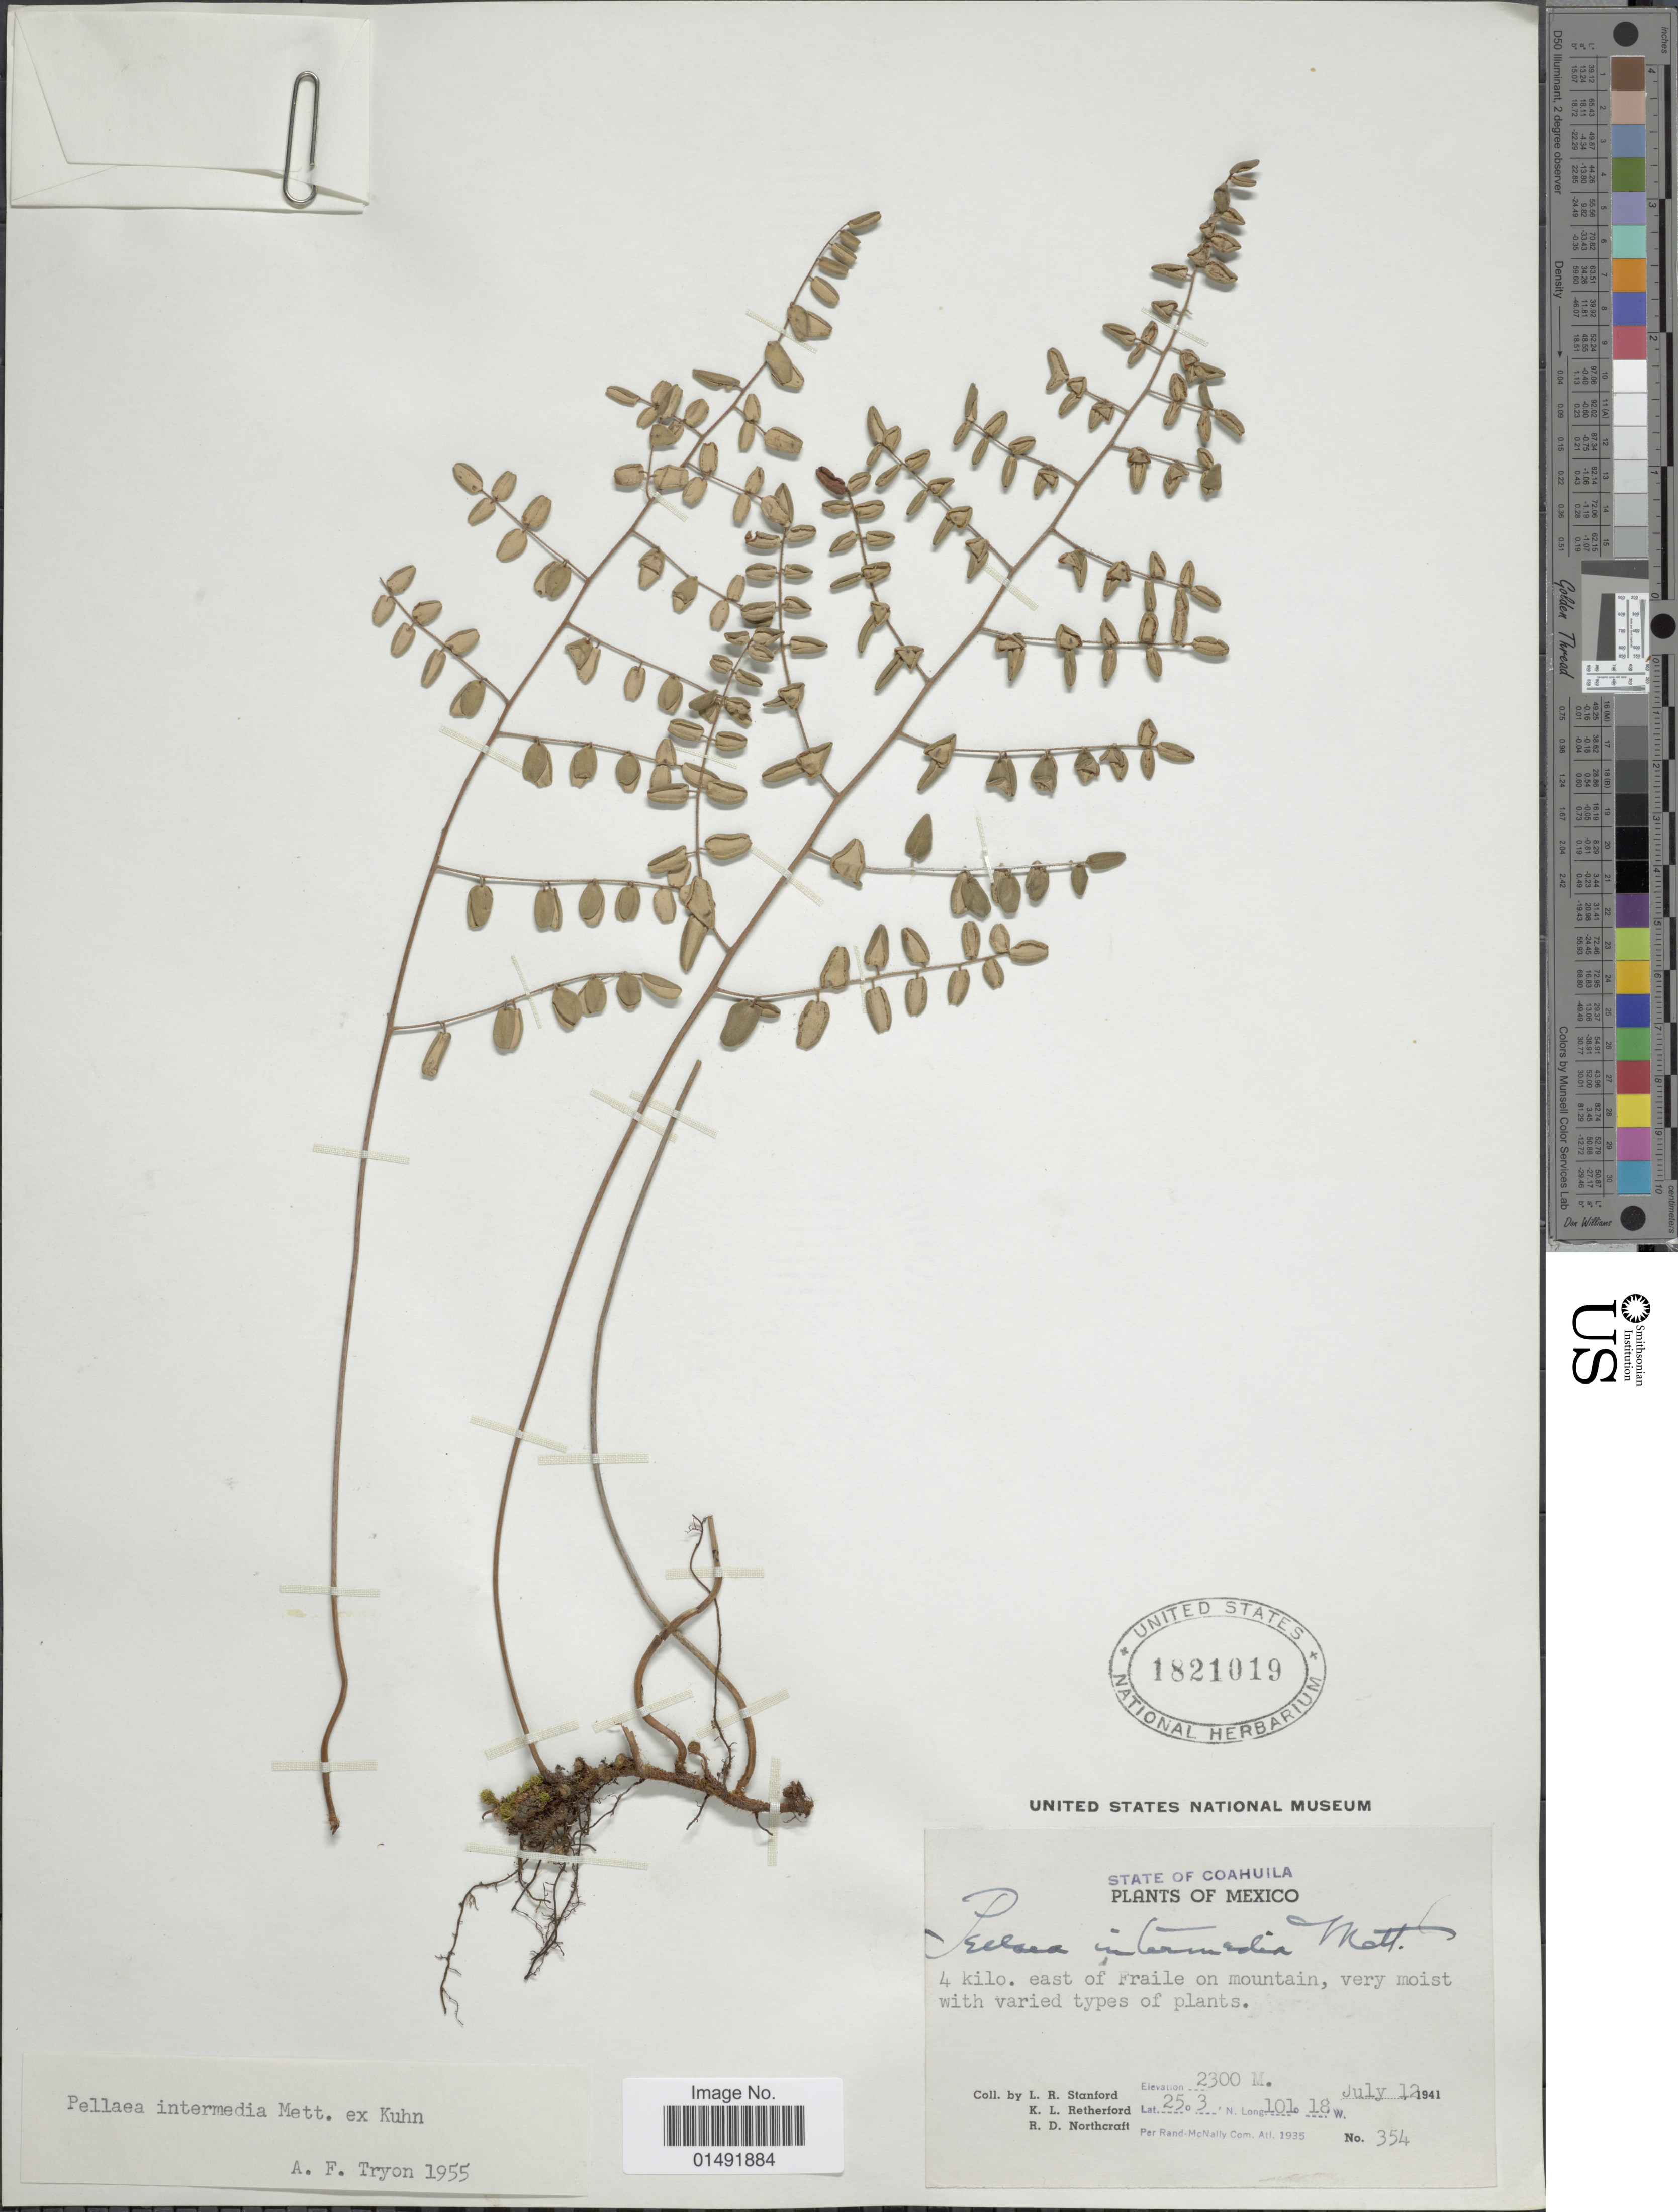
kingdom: Plantae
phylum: Tracheophyta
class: Polypodiopsida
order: Polypodiales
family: Pteridaceae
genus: Pellaea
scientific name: Pellaea intermedia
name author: Mett. ex Kuhn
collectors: L. Standford, K. Retherford & R. Northcraft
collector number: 354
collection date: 1941-07-12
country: Mexico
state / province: Coahuila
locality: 4 kilo. east of Fraile on mountain, very moist with varied types of plants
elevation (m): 2300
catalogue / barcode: US 1821019